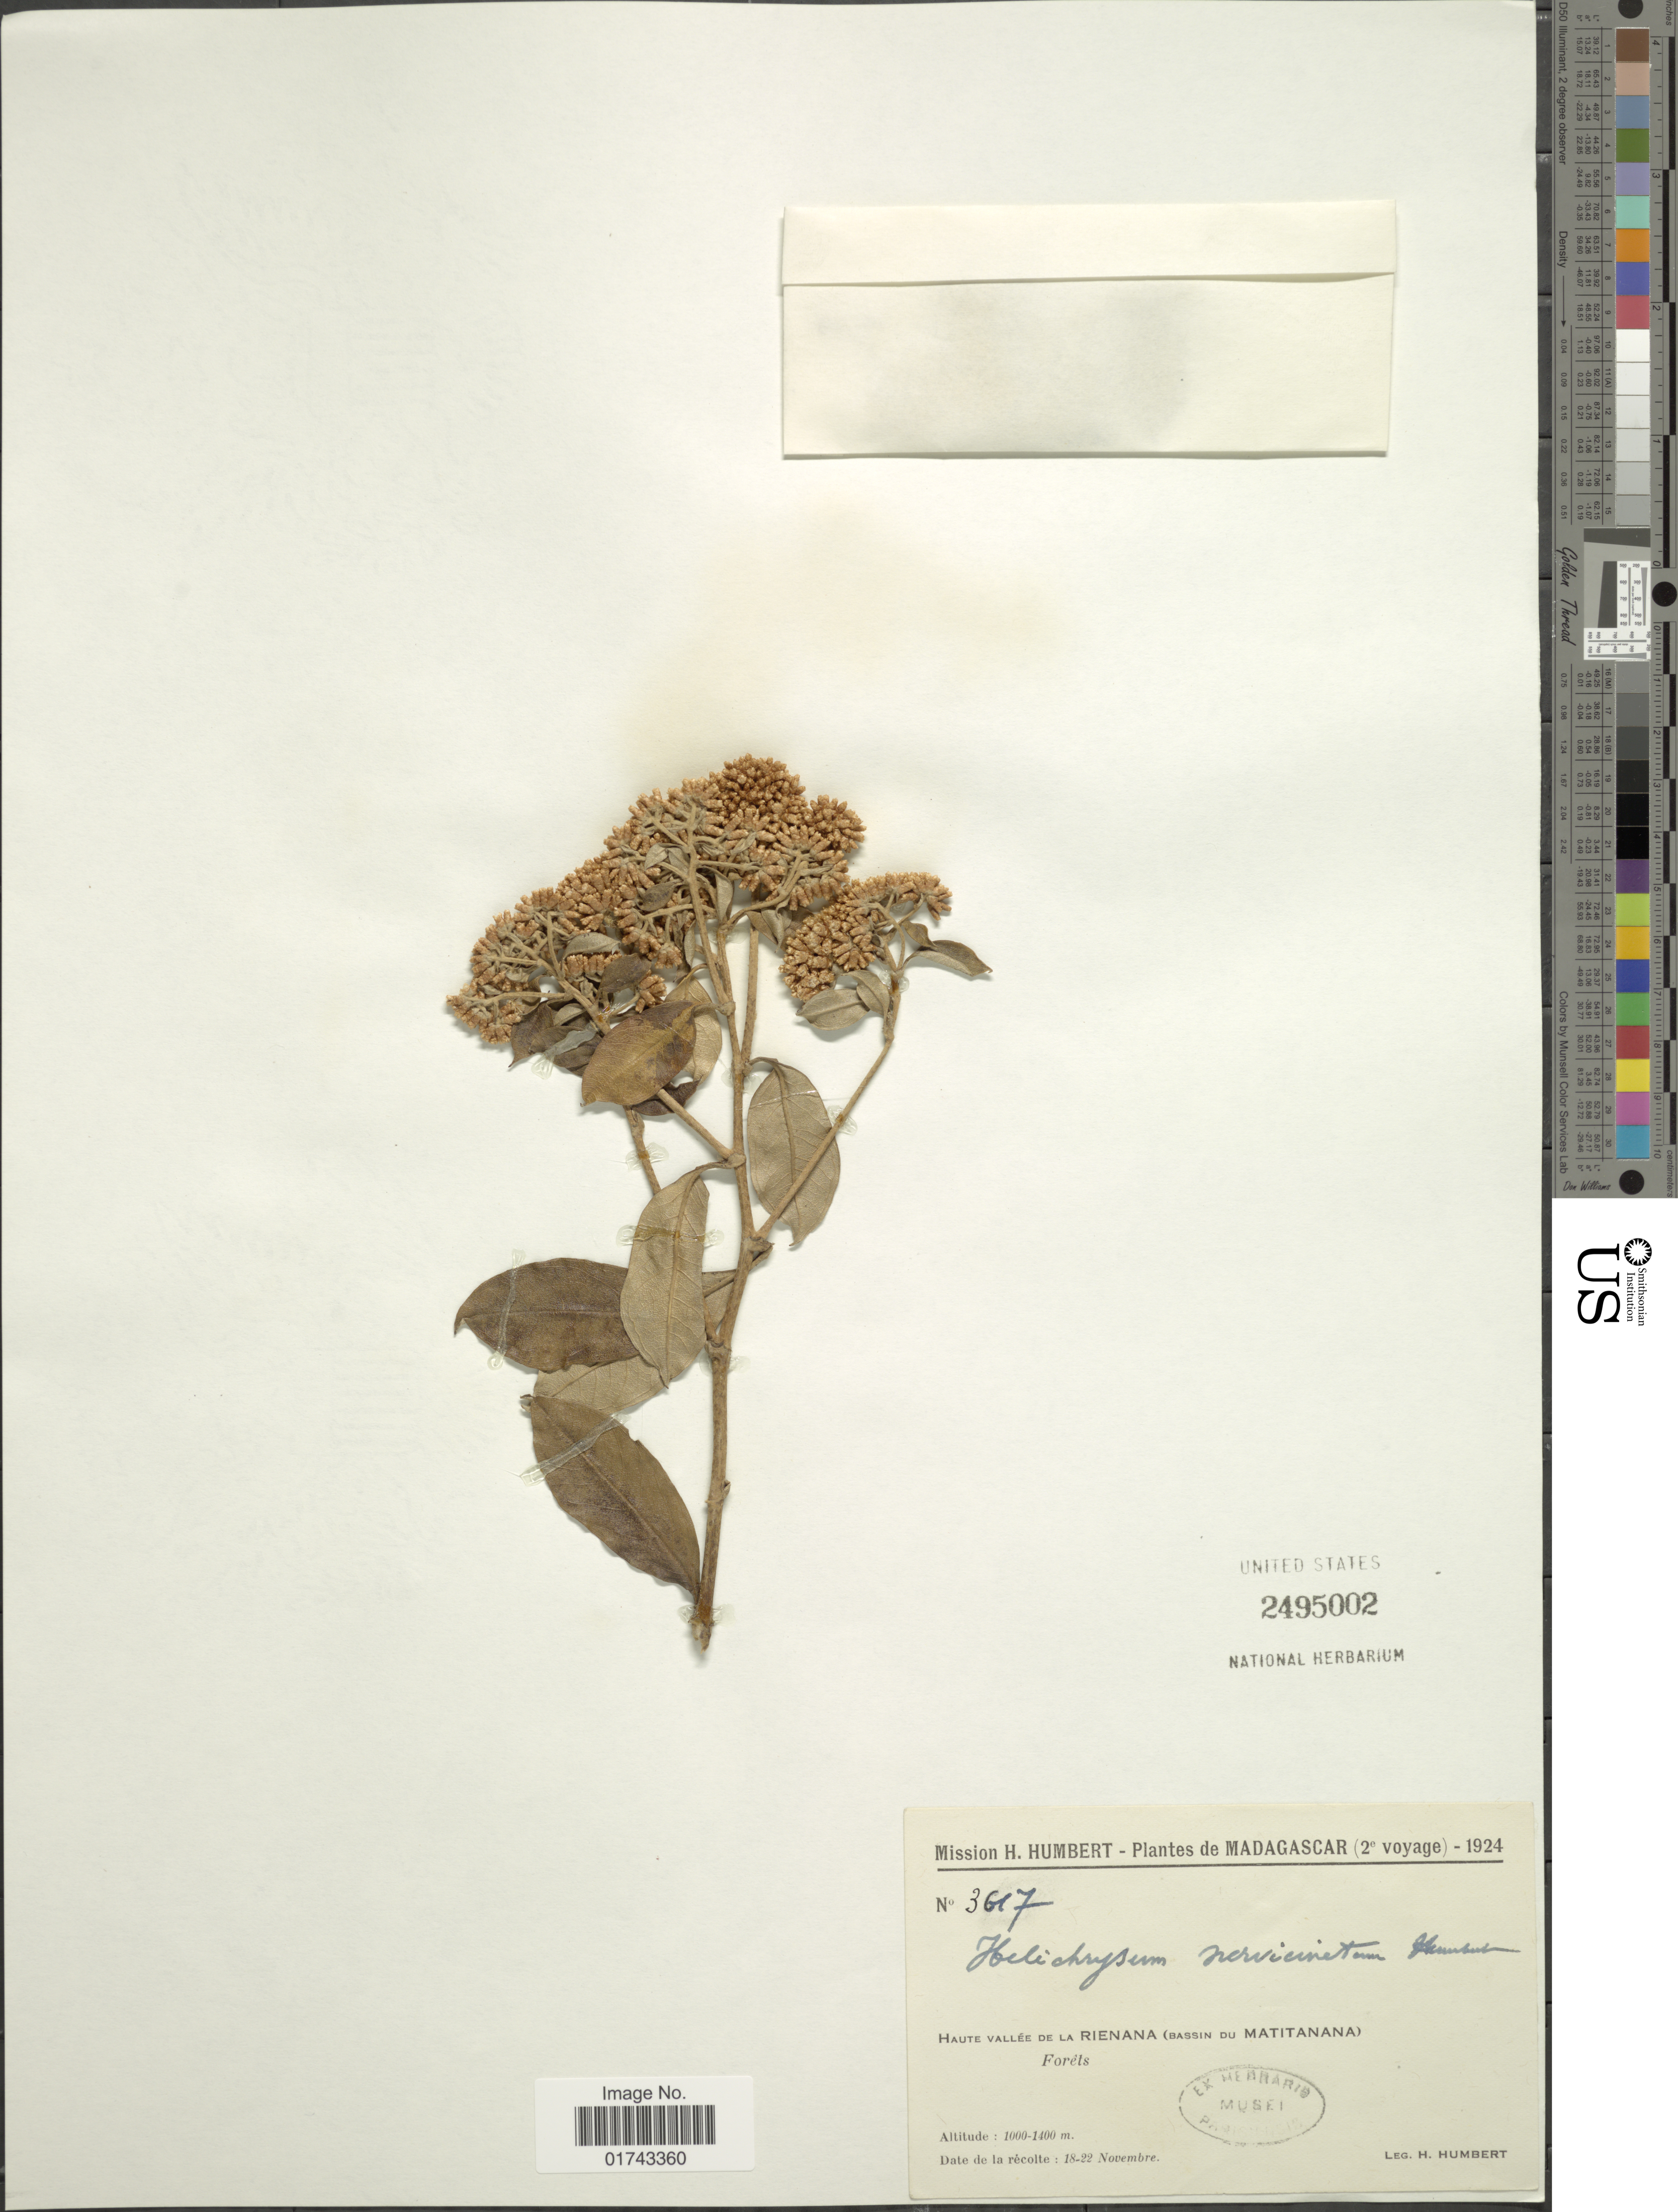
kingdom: Plantae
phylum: Tracheophyta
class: Magnoliopsida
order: Asterales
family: Asteraceae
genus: Helichrysum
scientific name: Helichrysum nervicinctum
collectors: H. Humbert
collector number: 3617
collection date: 1924-11-18/1924-11-22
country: Madagascar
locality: Haute Vallee de la Rienana (Bassin du Matitnana Forets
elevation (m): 1000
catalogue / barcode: US 2495002